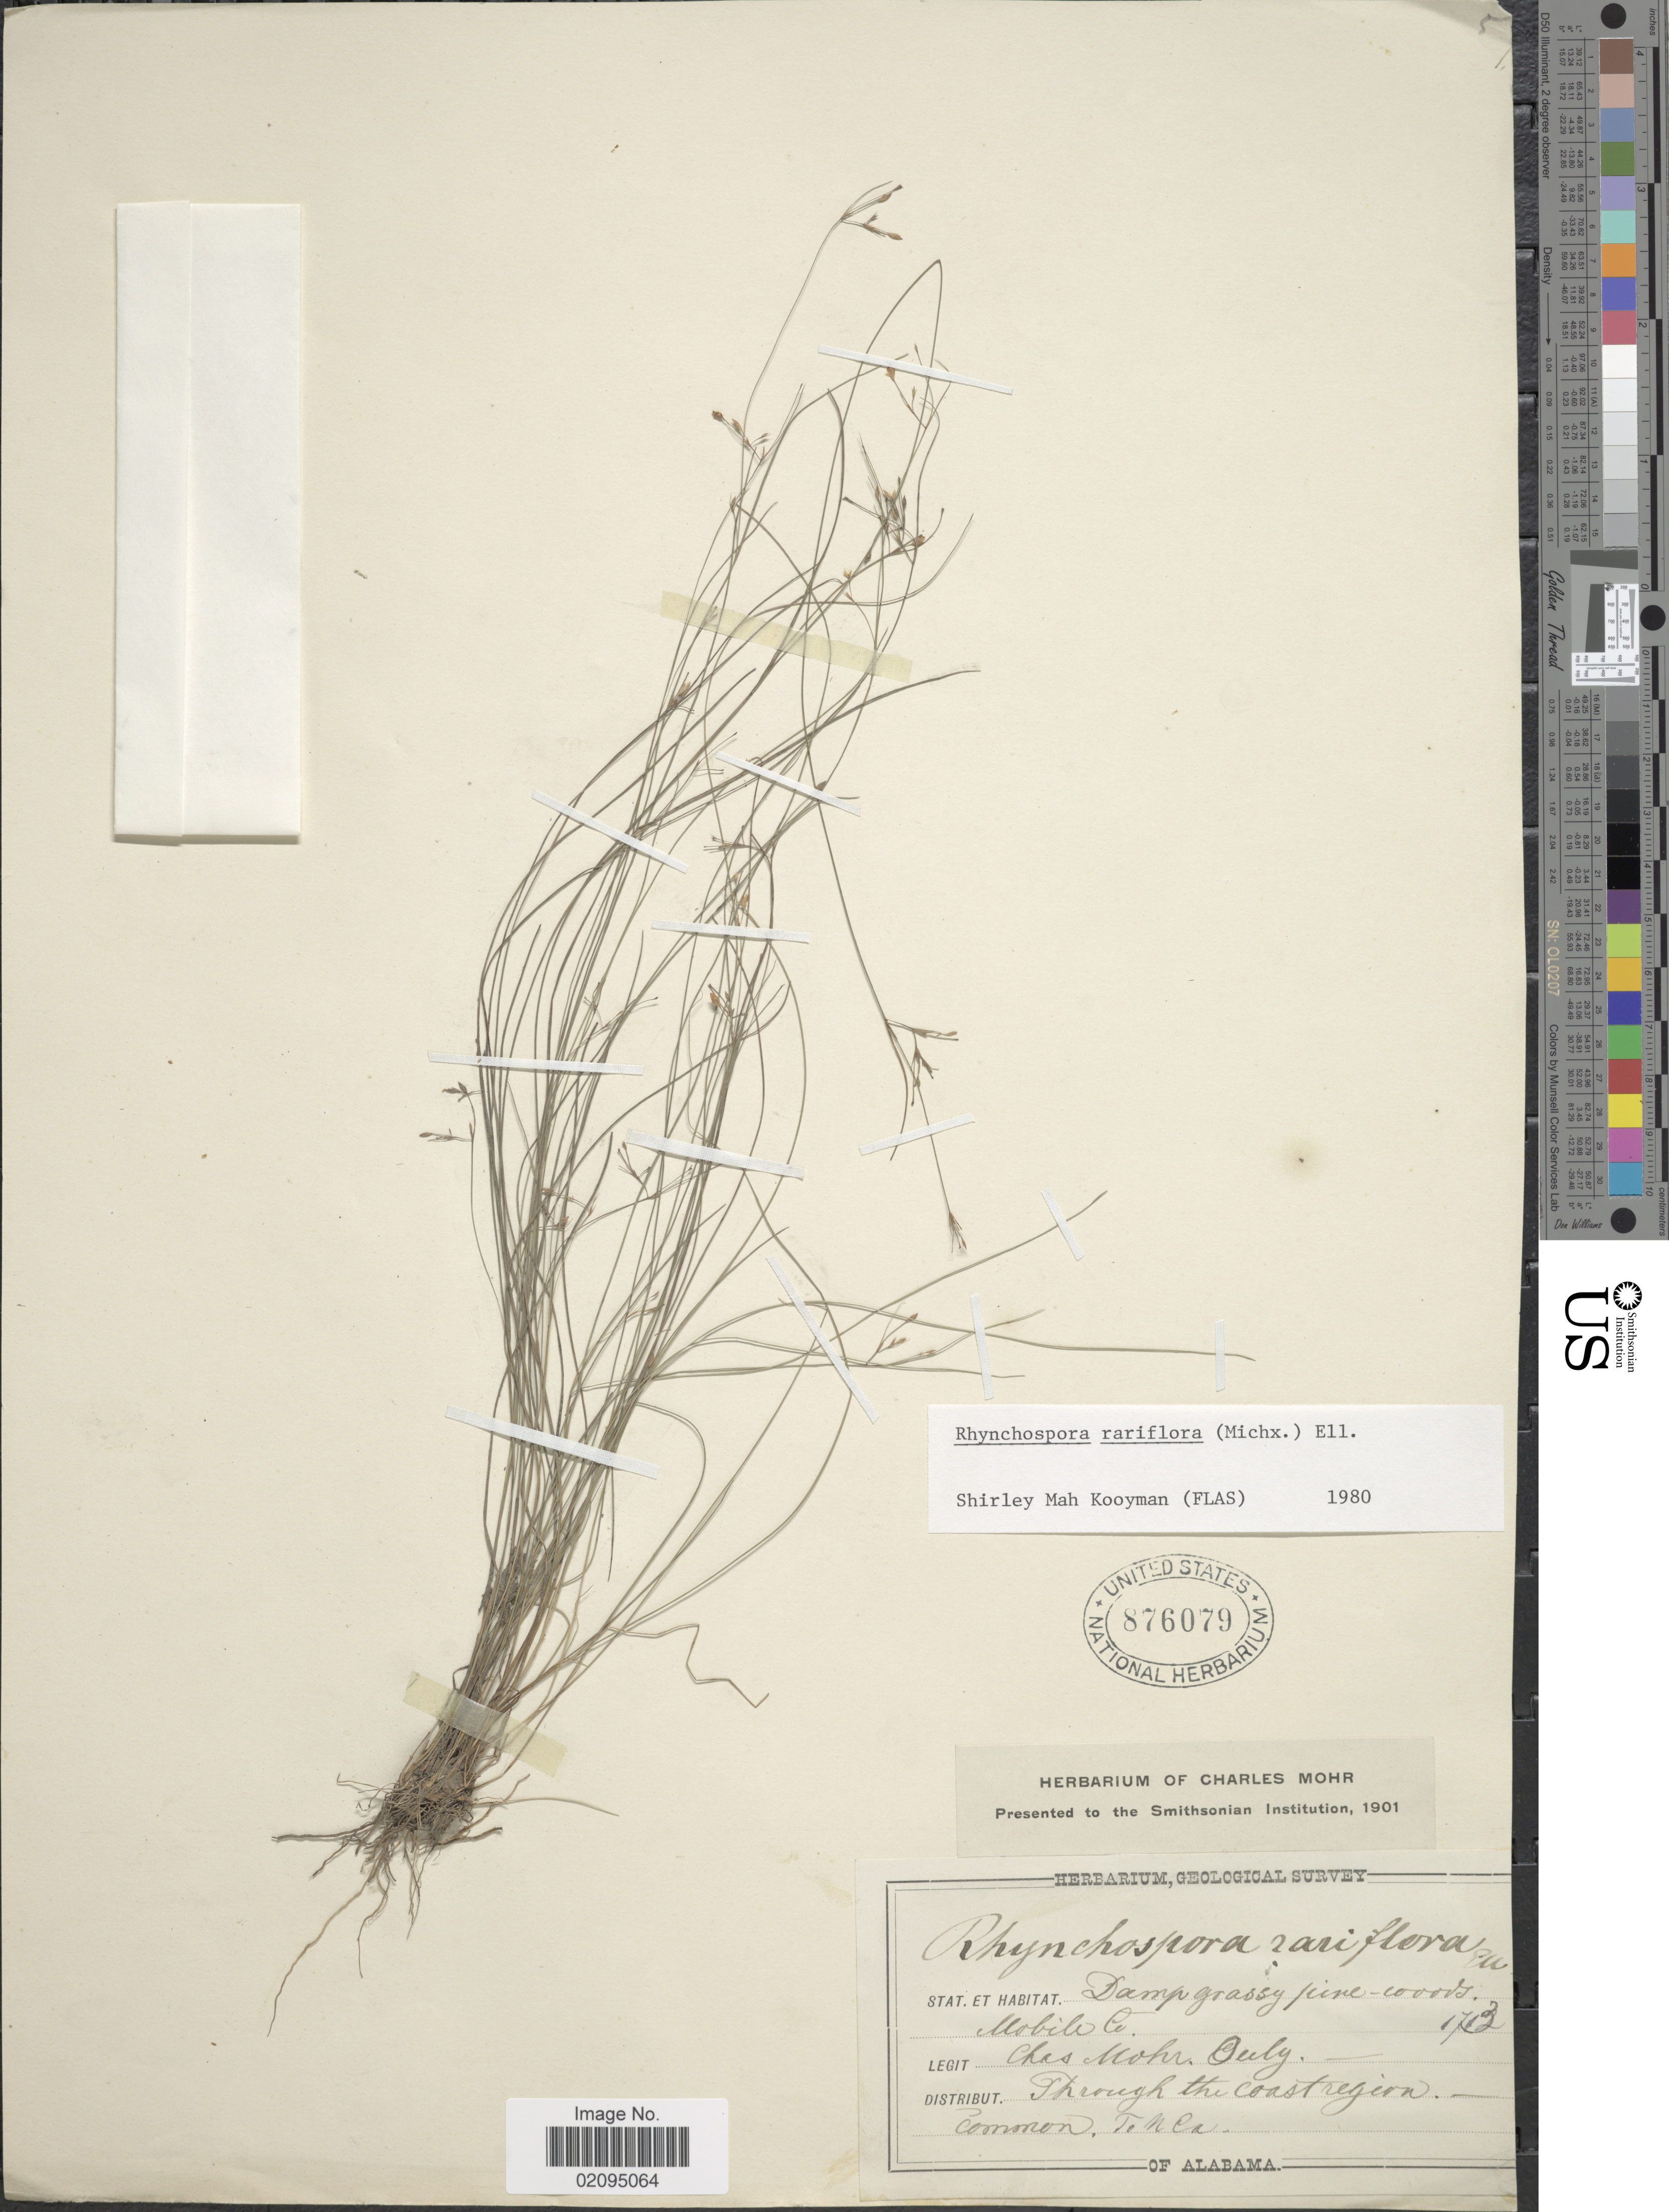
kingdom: Plantae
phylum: Tracheophyta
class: Liliopsida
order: Poales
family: Cyperaceae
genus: Rhynchospora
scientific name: Rhynchospora rariflora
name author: (Michx.) Elliott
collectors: Mohr, C. T. (herbarium)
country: United States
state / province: Alabama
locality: Mobile Co. Through the coast Region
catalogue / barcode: US 876079